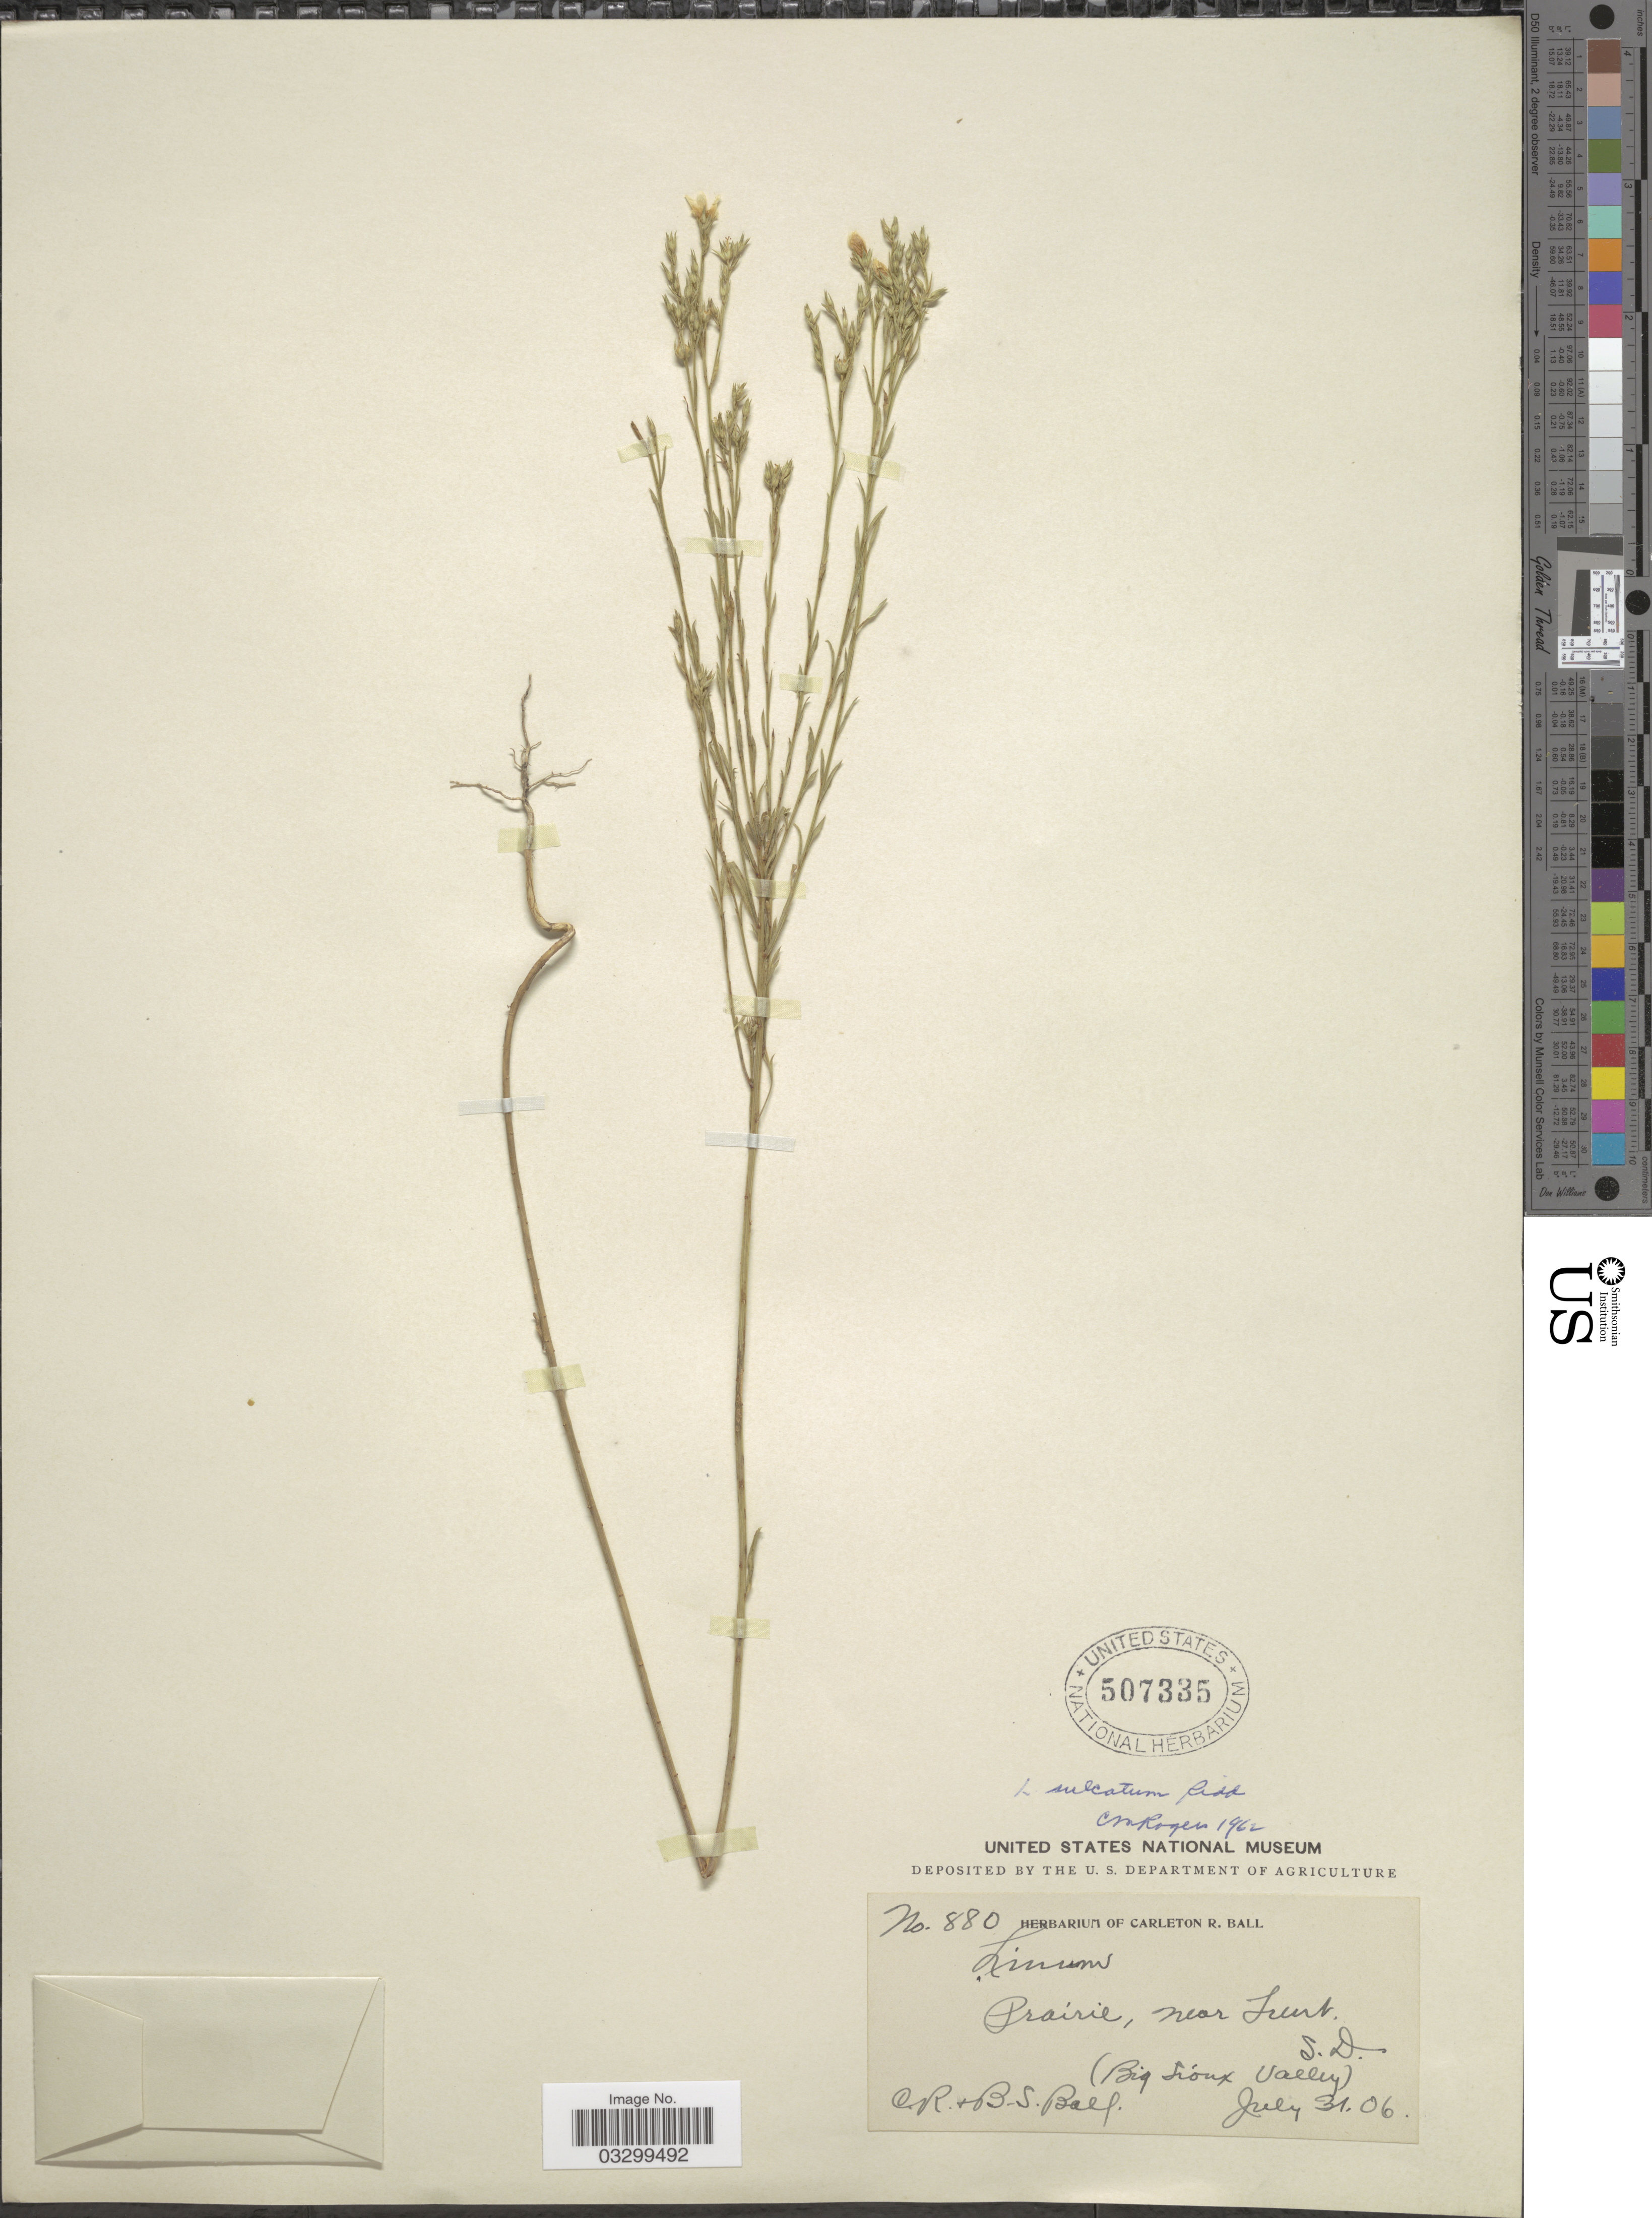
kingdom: Plantae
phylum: Tracheophyta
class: Magnoliopsida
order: Malpighiales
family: Linaceae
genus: Linum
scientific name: Linum sulcatum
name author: Riddell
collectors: C. R. Ball & B. S. Ball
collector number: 880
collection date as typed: Transcribed d/m/y: 31/7/6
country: United States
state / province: South Dakota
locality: Near Trent (Big Sioux Valley).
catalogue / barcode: US 507335